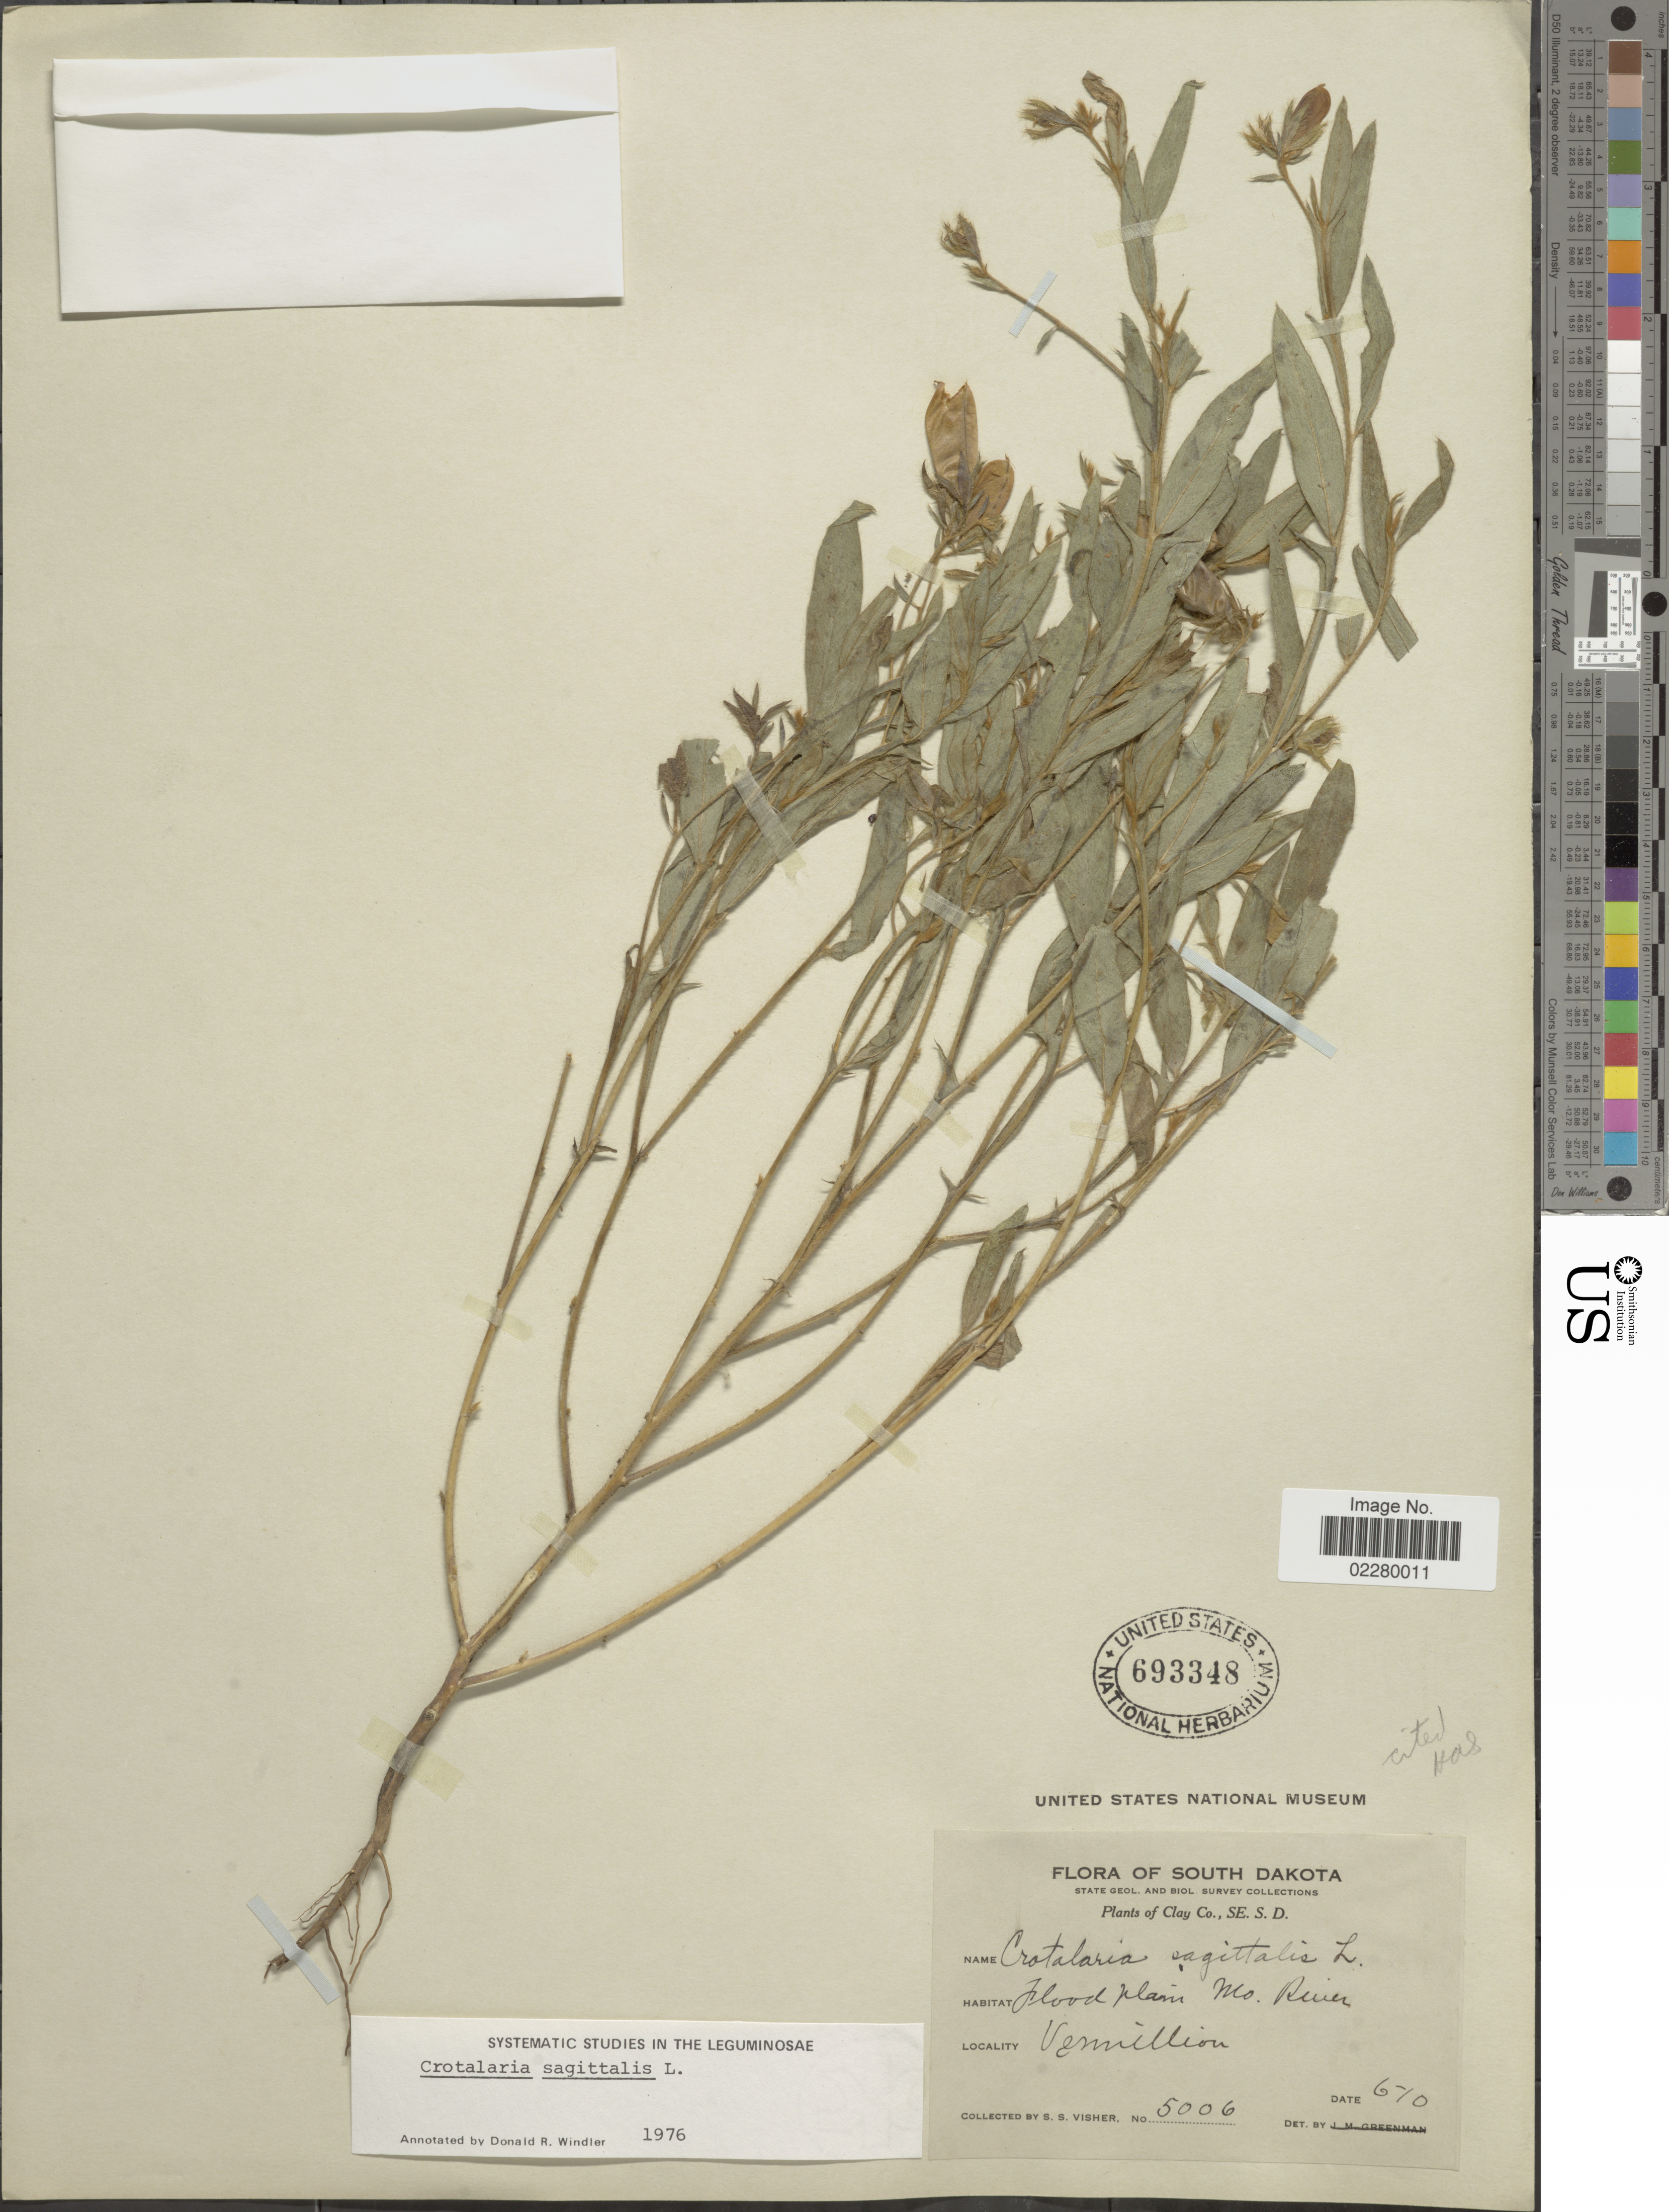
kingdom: Plantae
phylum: Tracheophyta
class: Magnoliopsida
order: Fabales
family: Fabaceae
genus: Crotalaria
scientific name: Crotalaria sagittalis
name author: L.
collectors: S. Visher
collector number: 5006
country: United States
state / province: South Dakota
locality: Clay Co., SE. S.D. Flood plain, Mo. River. Vermillion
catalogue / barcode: US 693348